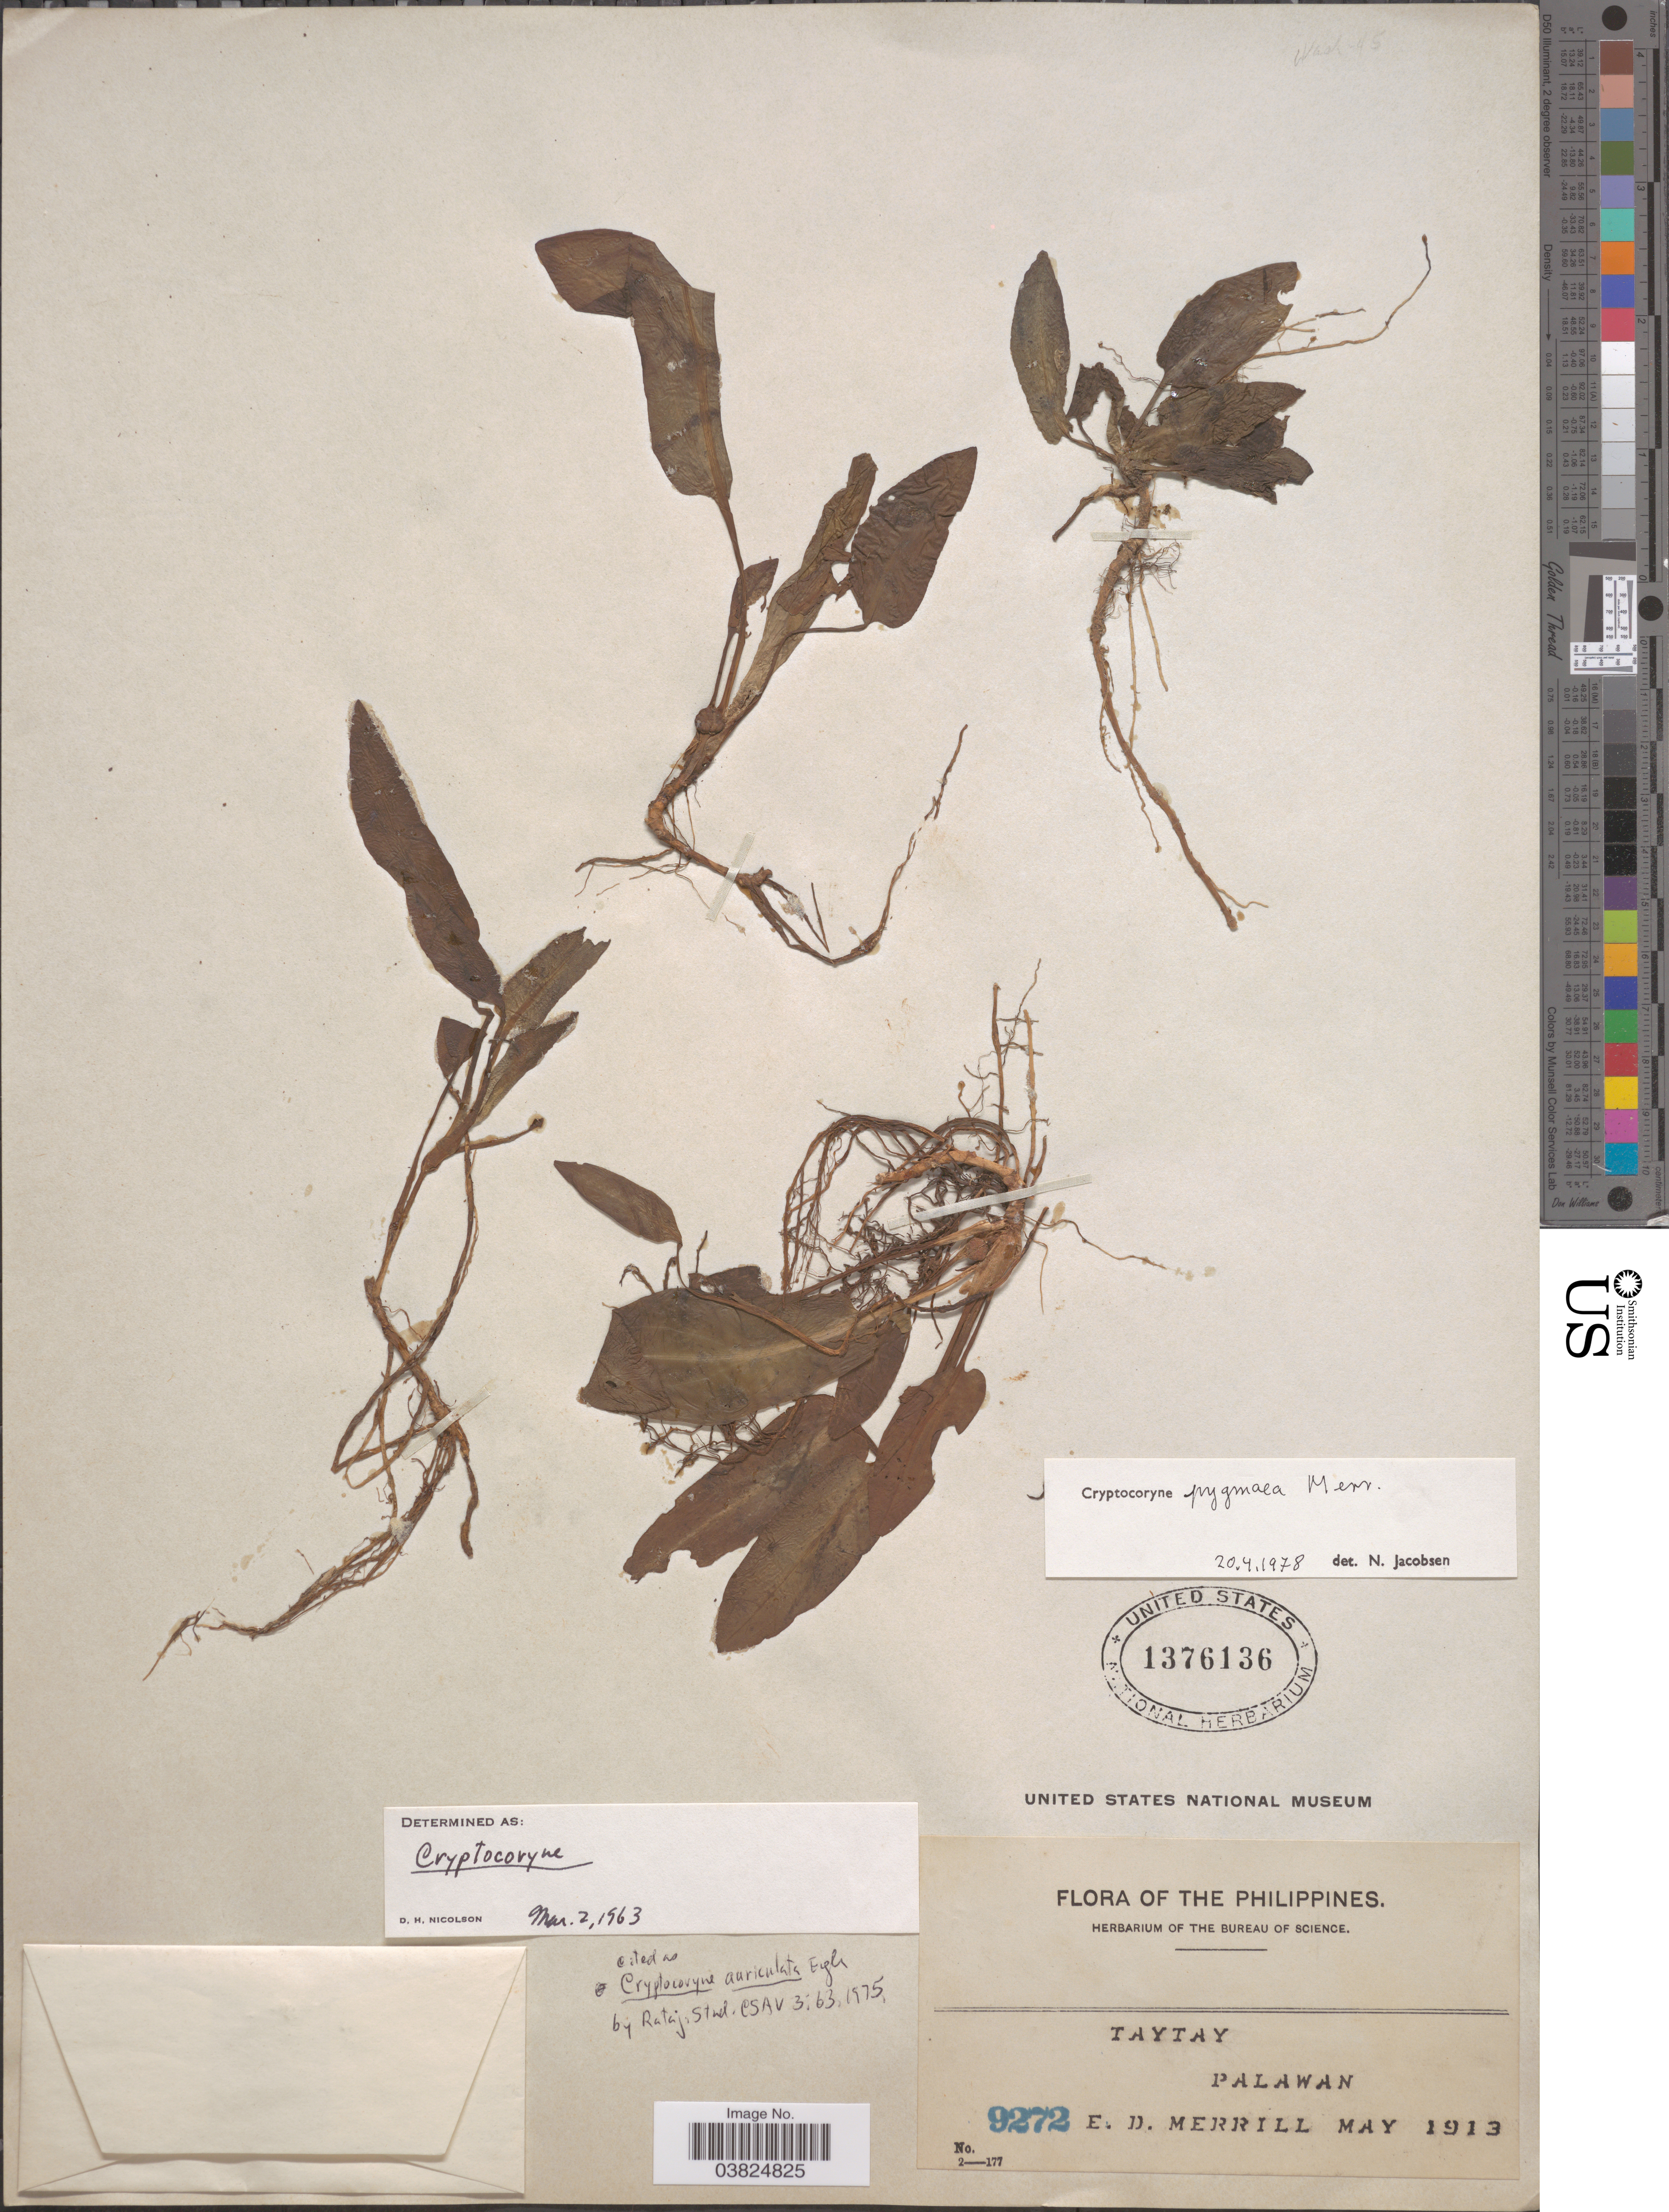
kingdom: Plantae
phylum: Tracheophyta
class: Liliopsida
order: Alismatales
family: Araceae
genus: Cryptocoryne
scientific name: Cryptocoryne pygmaea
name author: Merr.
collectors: E. D. Merrill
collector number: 9272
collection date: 1913-05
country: Philippines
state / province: Mimaropa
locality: Taytay, Palawan.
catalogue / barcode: US 1376136